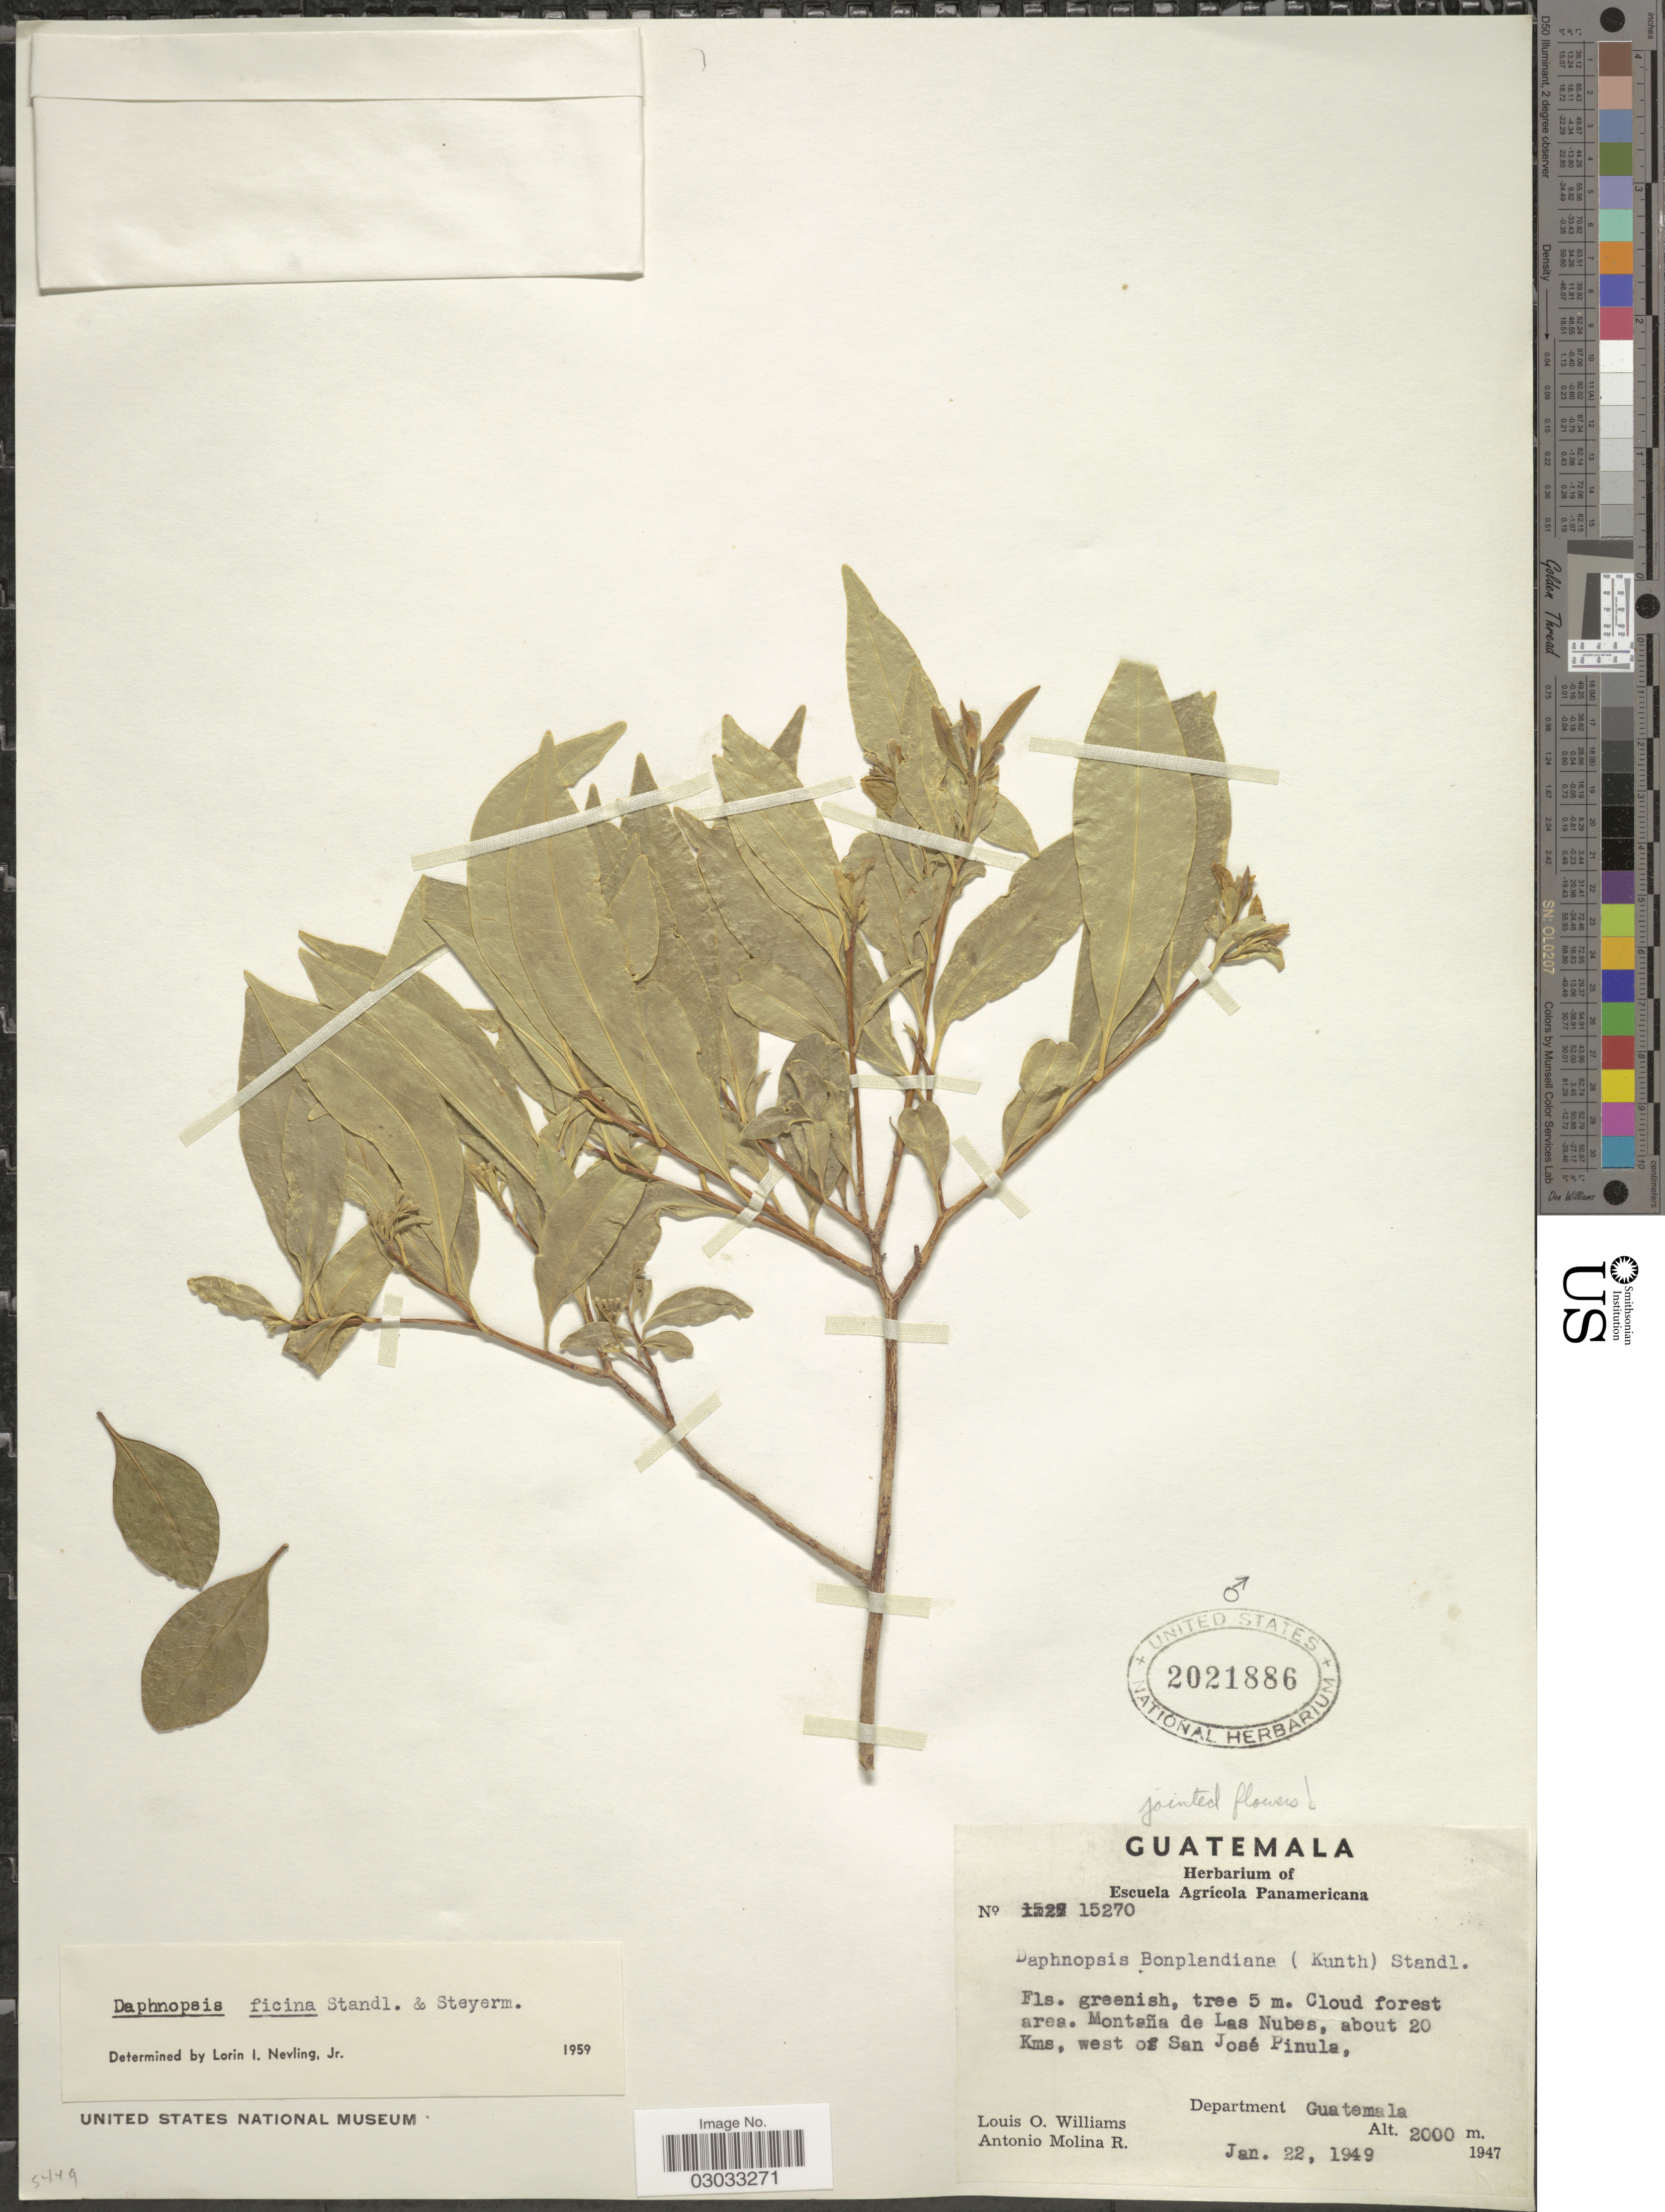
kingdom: Plantae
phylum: Tracheophyta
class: Magnoliopsida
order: Malvales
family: Thymelaeaceae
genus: Daphnopsis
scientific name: Daphnopsis ficina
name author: Standl. & Steyerm.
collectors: L. O. Williams & A. Molina R.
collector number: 15270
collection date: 1949-01-22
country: Guatemala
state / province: Guatemala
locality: Montaña de Las Nubes, about 20 Kms, west of San José Pinula, Department Guatemala.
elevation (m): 2000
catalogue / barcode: US 2021886